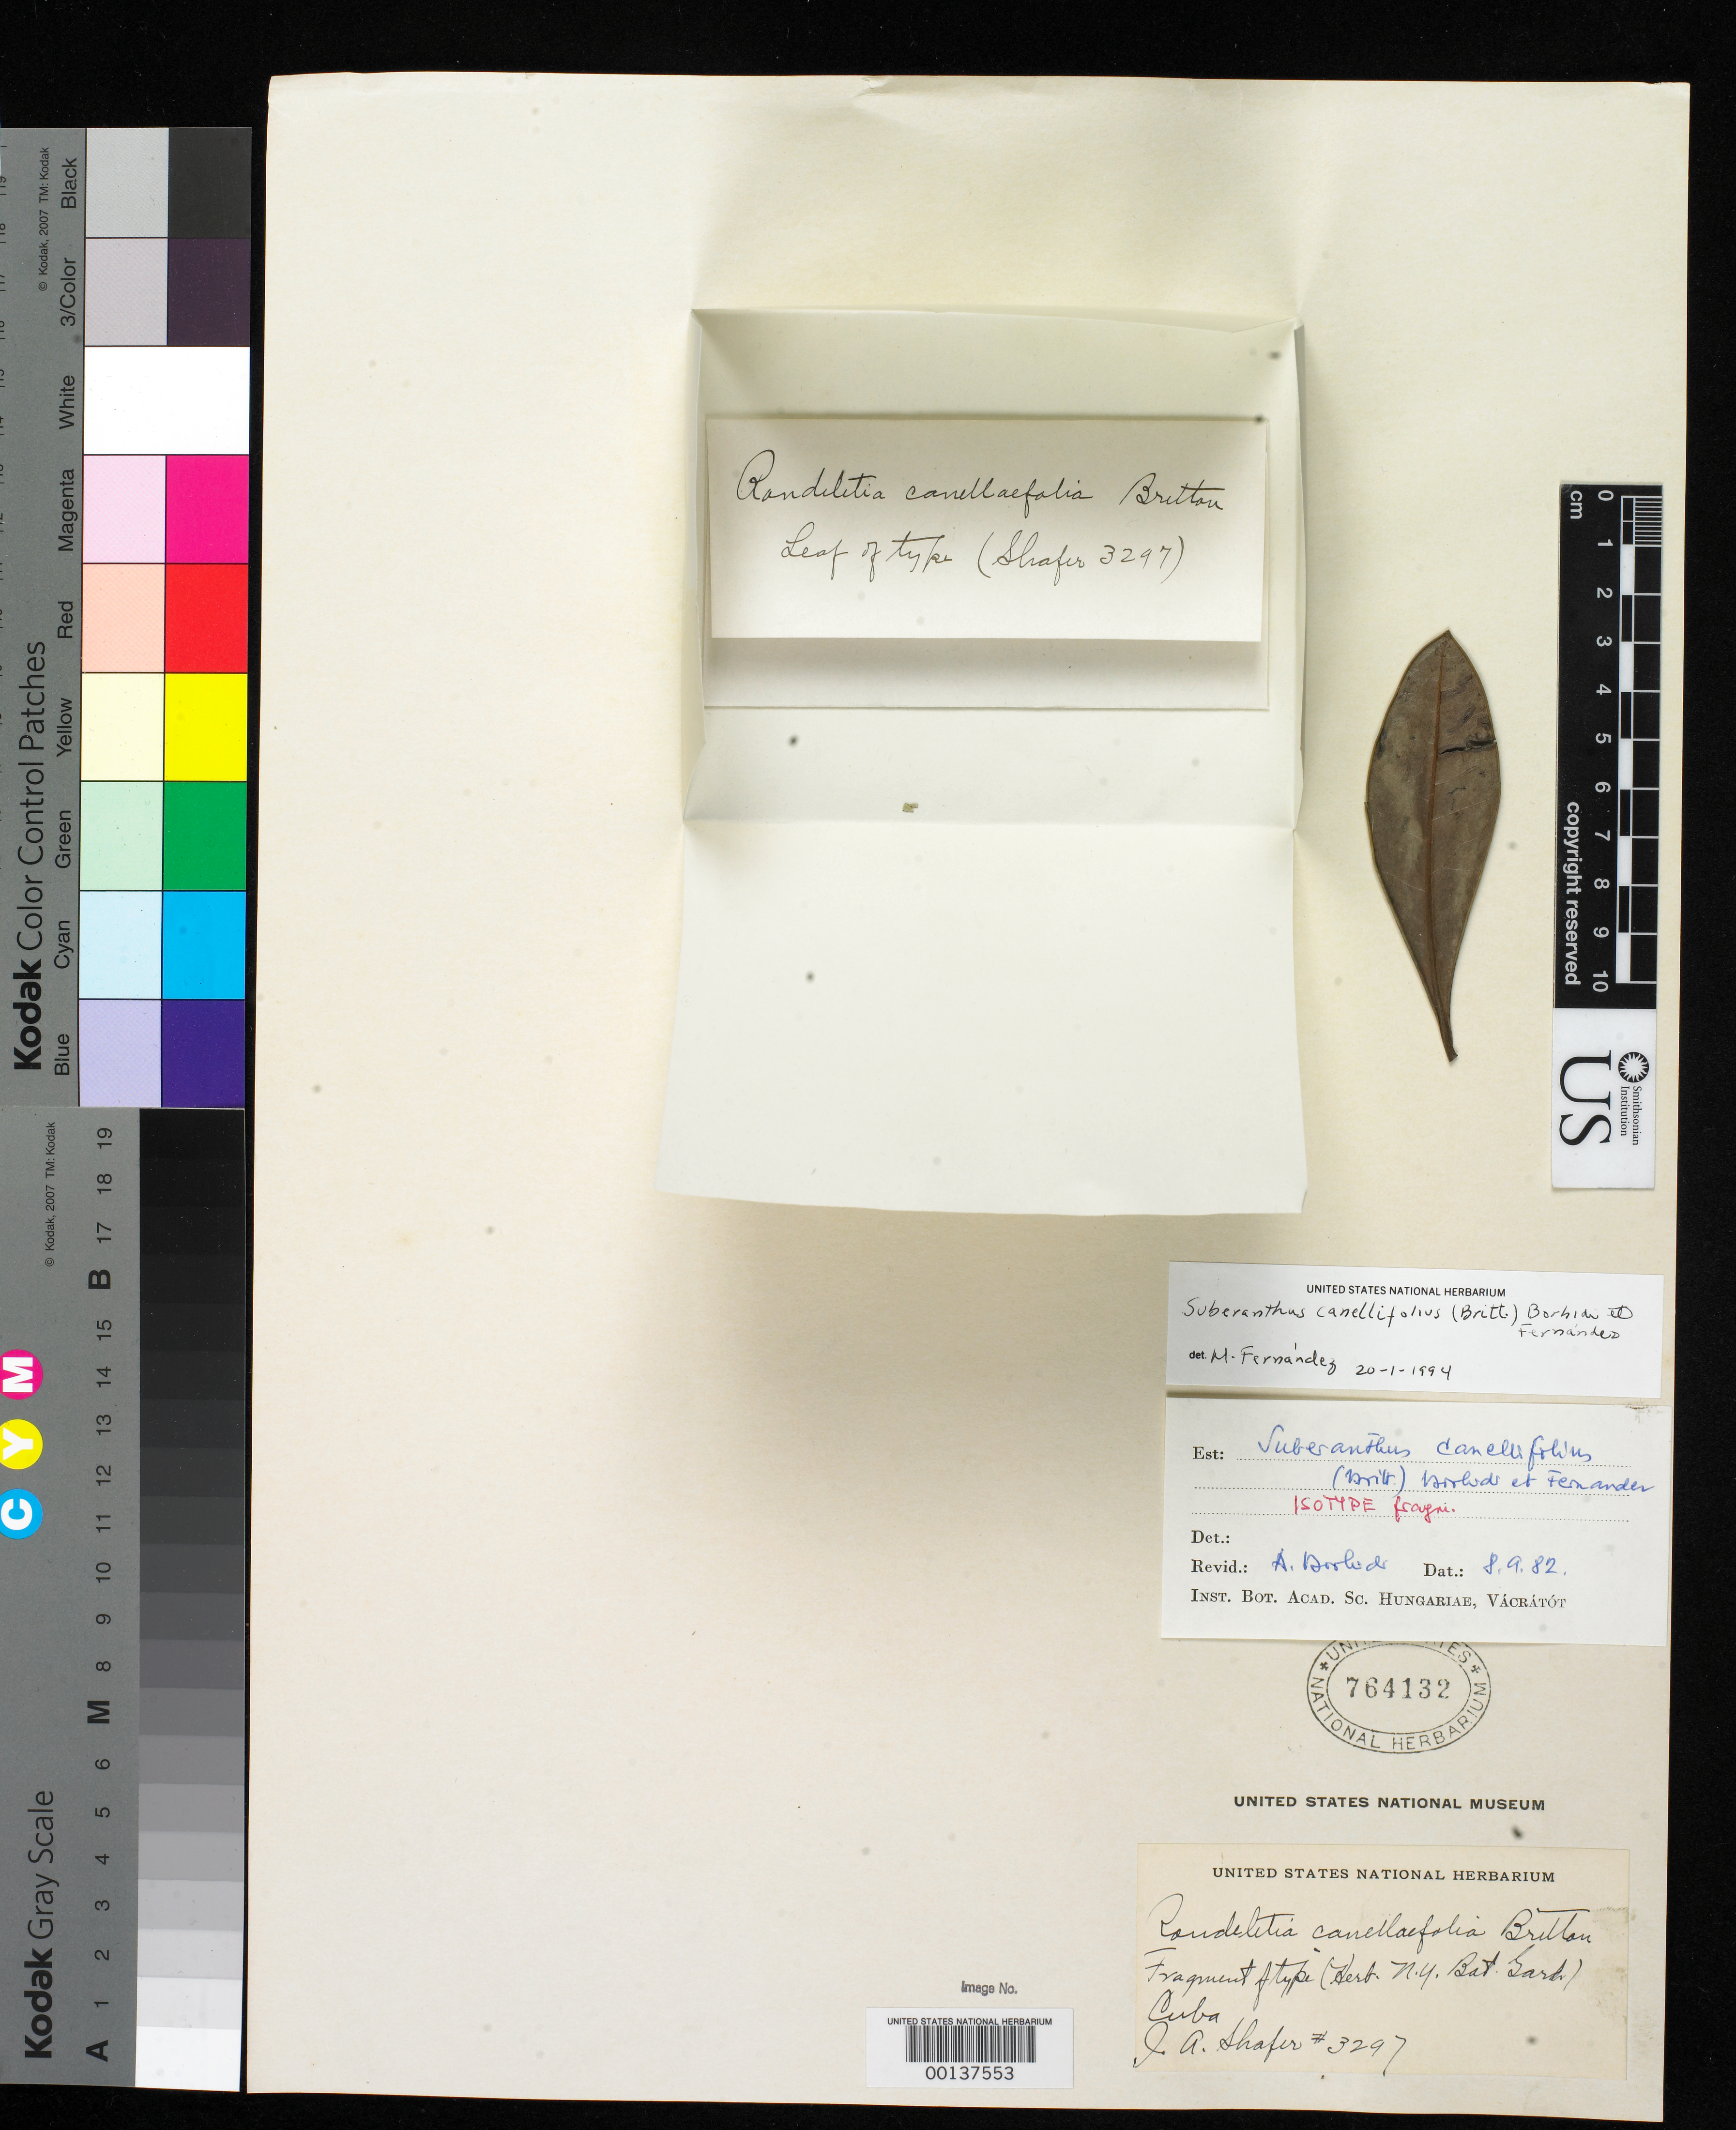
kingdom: Plantae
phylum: Tracheophyta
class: Magnoliopsida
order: Gentianales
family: Rubiaceae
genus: Rondeletia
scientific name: Rondeletia canellaefolia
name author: Britton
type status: Type Fragment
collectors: J. A. Shafer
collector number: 3297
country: Cuba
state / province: Oriente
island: Greater Antilles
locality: Sierra Nipe, near Woodfred.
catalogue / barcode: US 764132